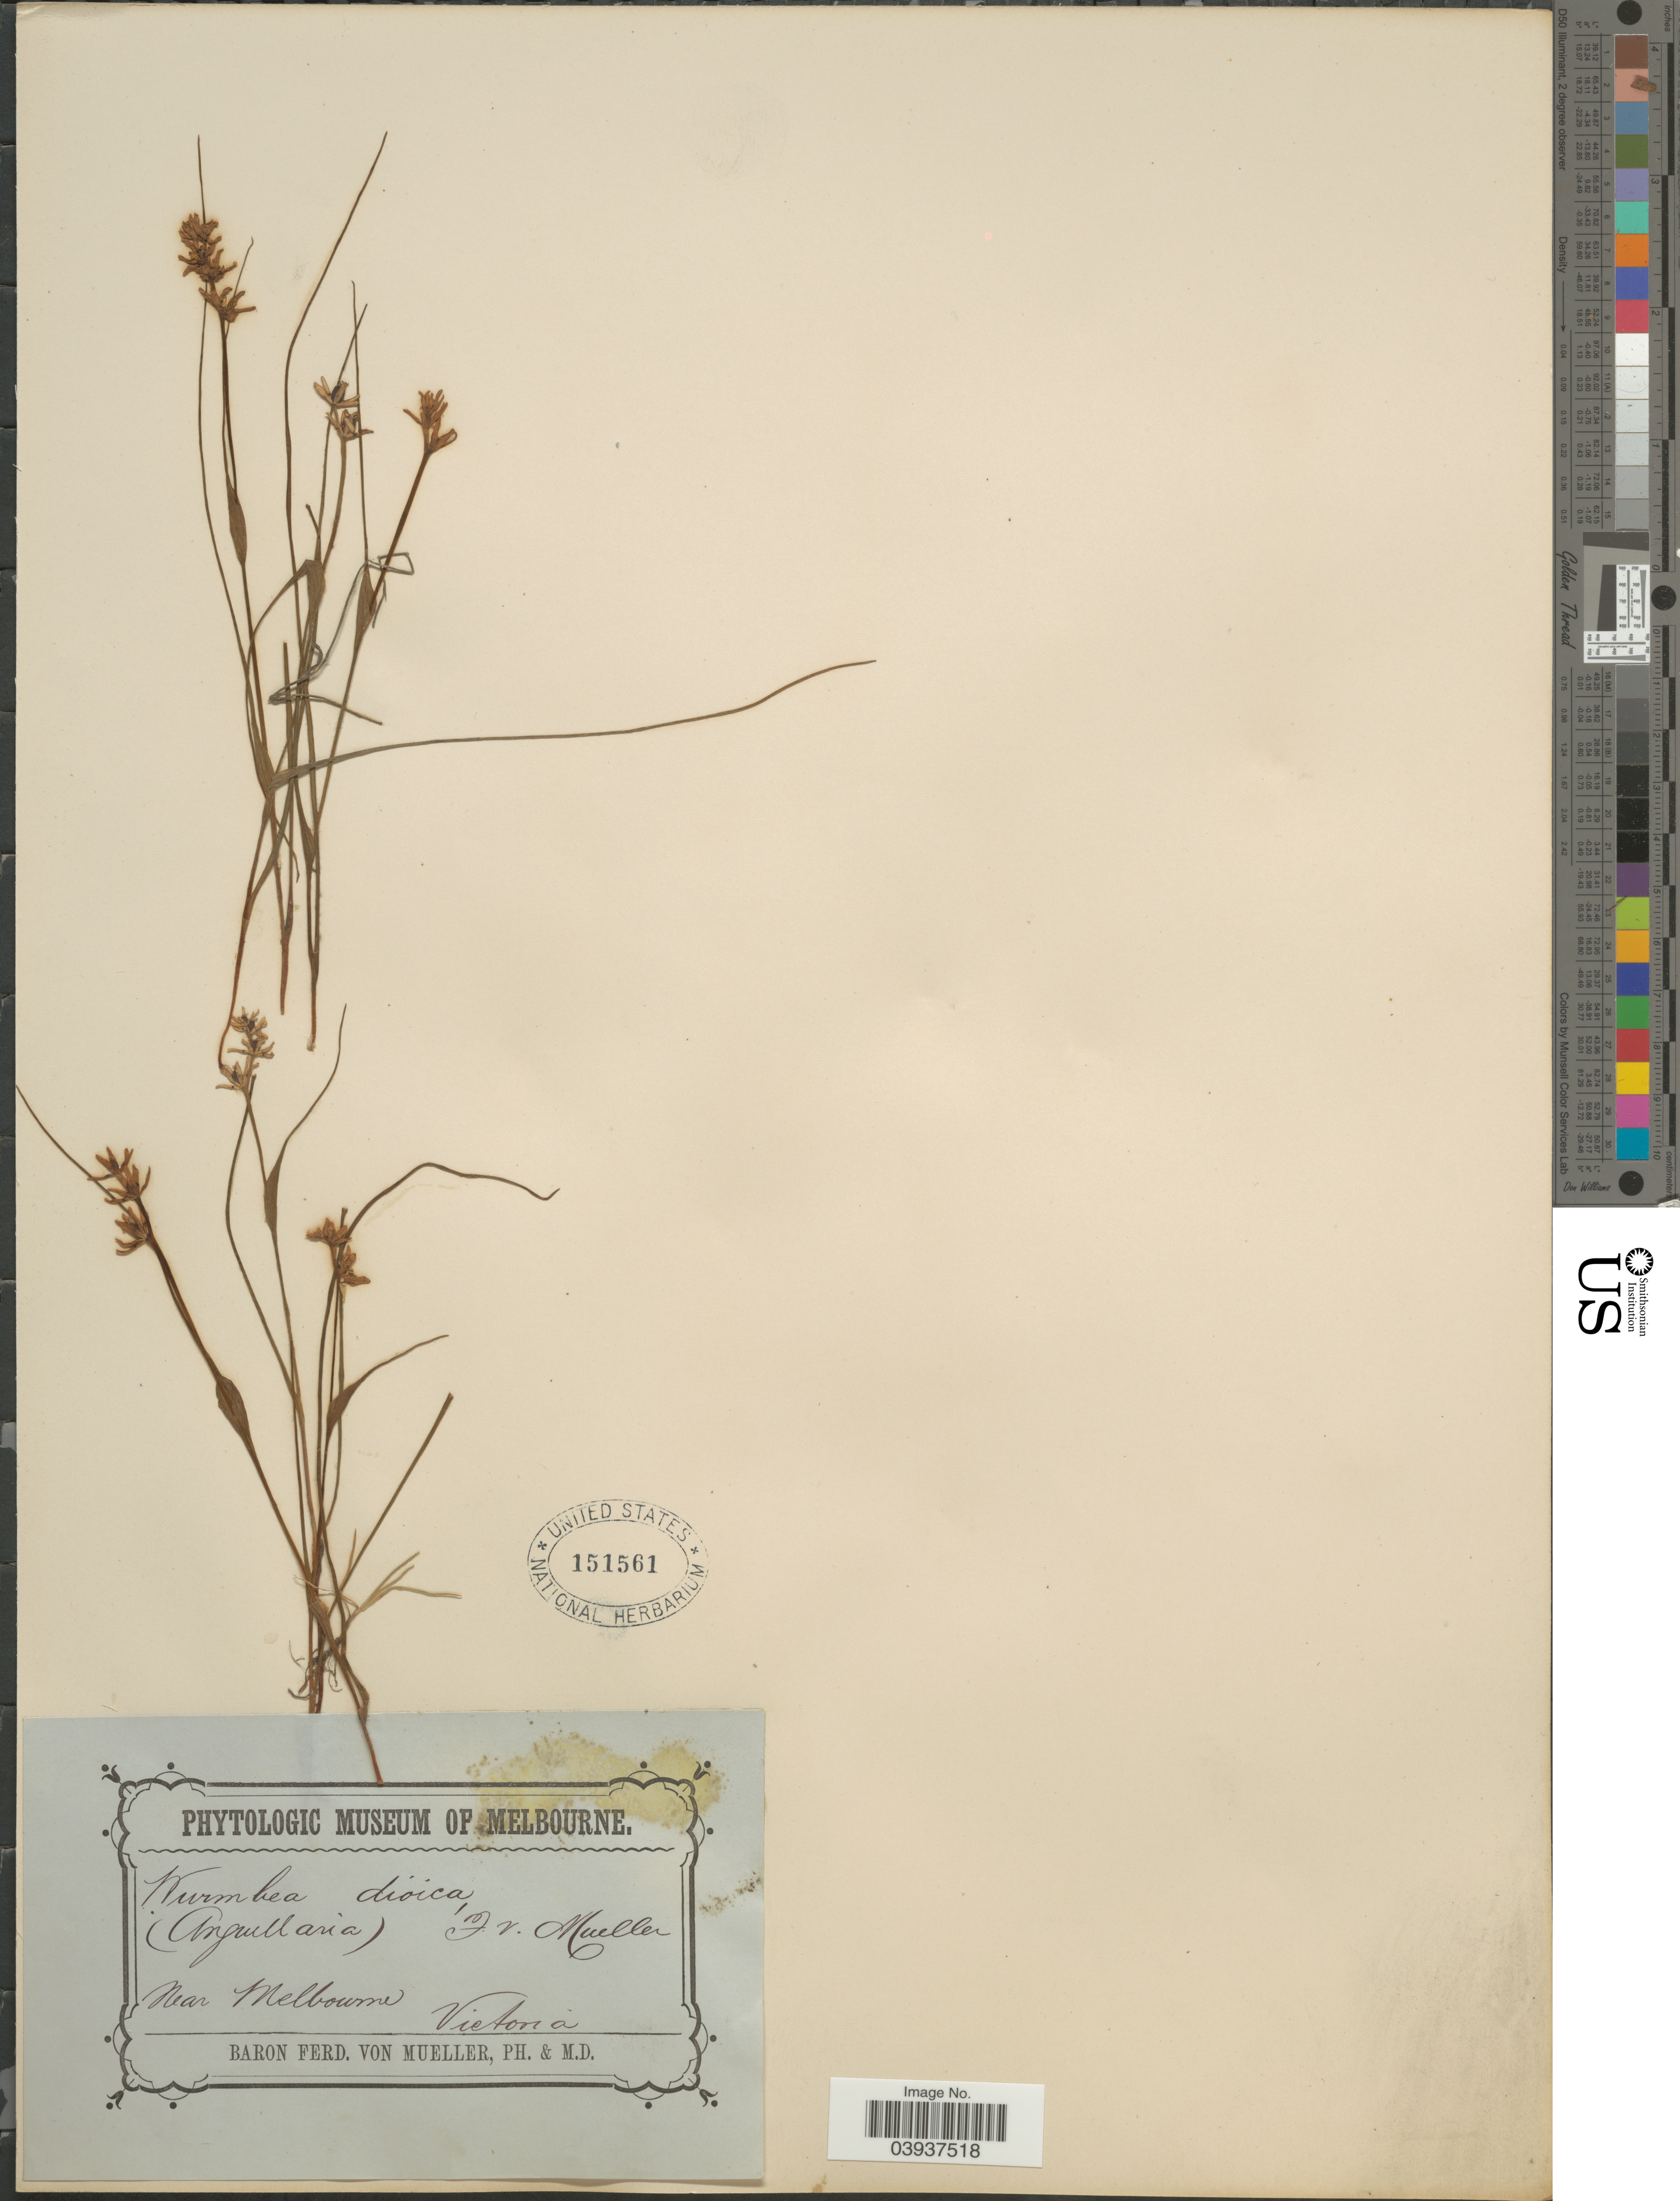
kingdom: Plantae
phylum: Tracheophyta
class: Liliopsida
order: Liliales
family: Colchicaceae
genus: Wurmbea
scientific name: Wurmbea dioica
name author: (R. Br.) F. Muell.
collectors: F. von Mueller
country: Australia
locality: Near Melbourne. Victoria.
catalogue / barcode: US 151561